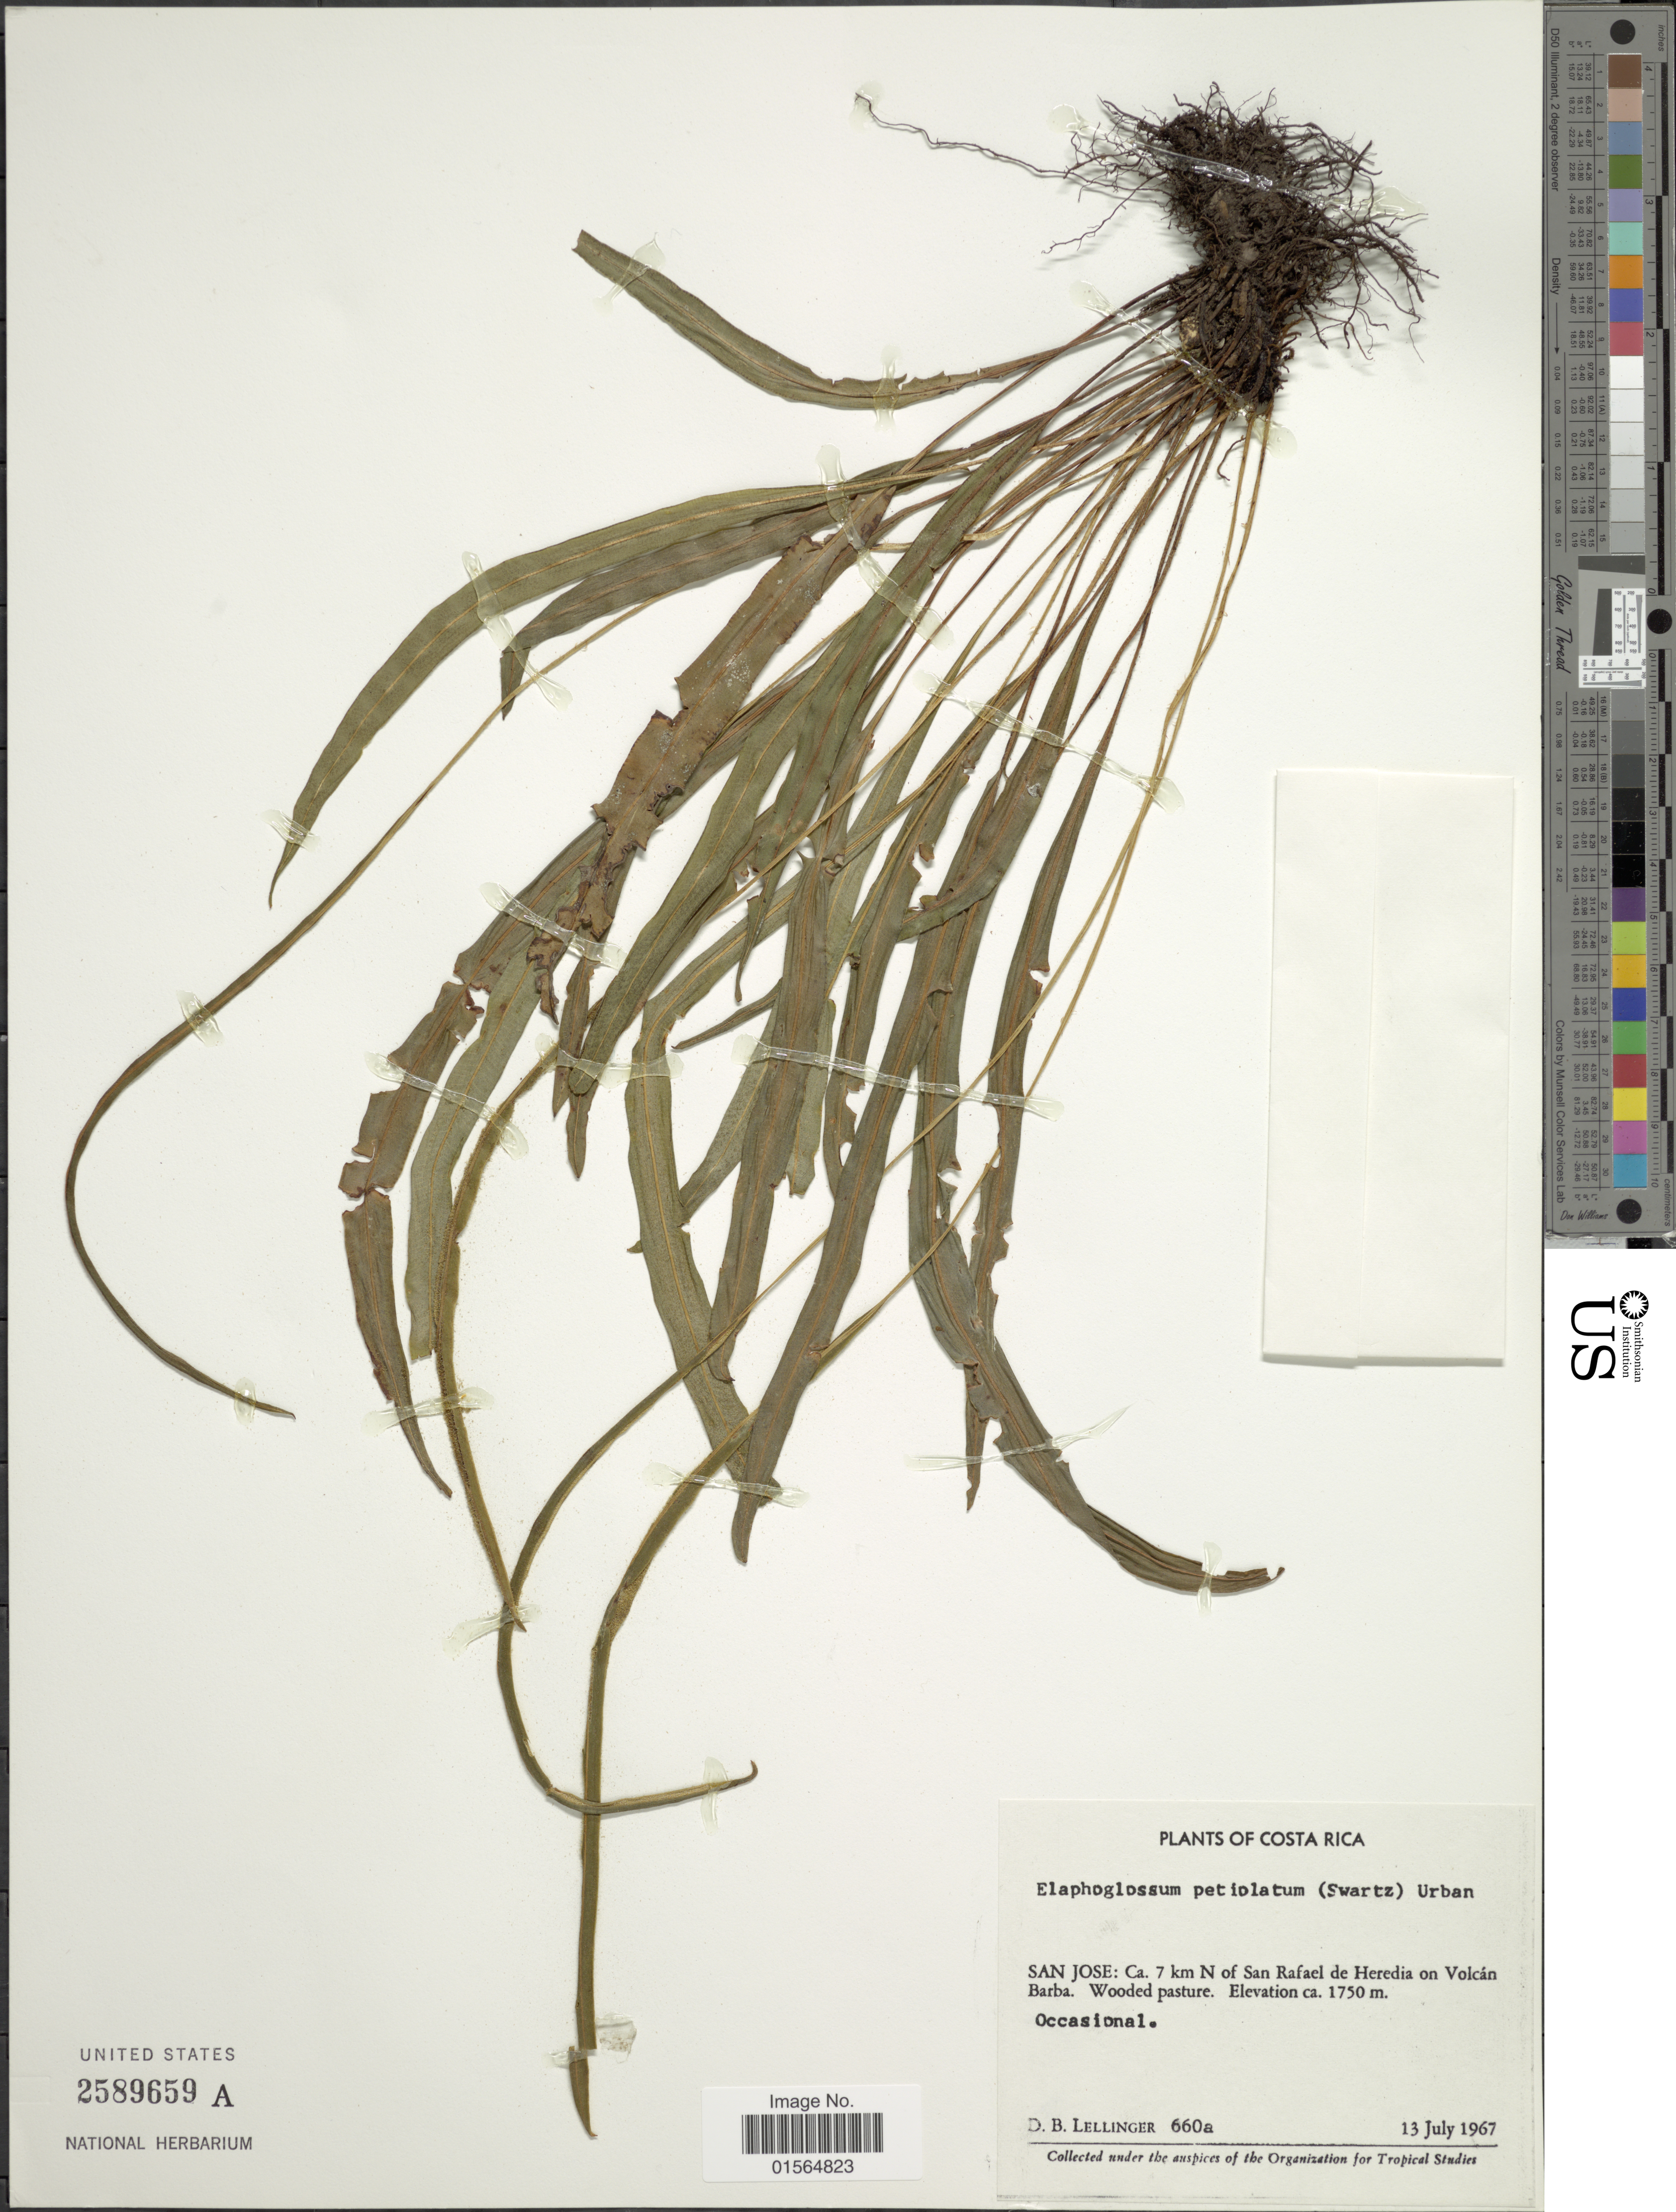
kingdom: Plantae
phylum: Tracheophyta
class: Polypodiopsida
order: Polypodiales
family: Dryopteridaceae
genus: Elaphoglossum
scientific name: Elaphoglossum petiolatum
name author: (Sw.) Urb.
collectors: D. B. Lellinger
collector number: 660a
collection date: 1967-07-13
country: Costa Rica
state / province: San José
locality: Ca. 7 km N of San Rafael de Heredia on Volcan Barba. Wooded pasture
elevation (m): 1750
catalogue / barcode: US 2589659A